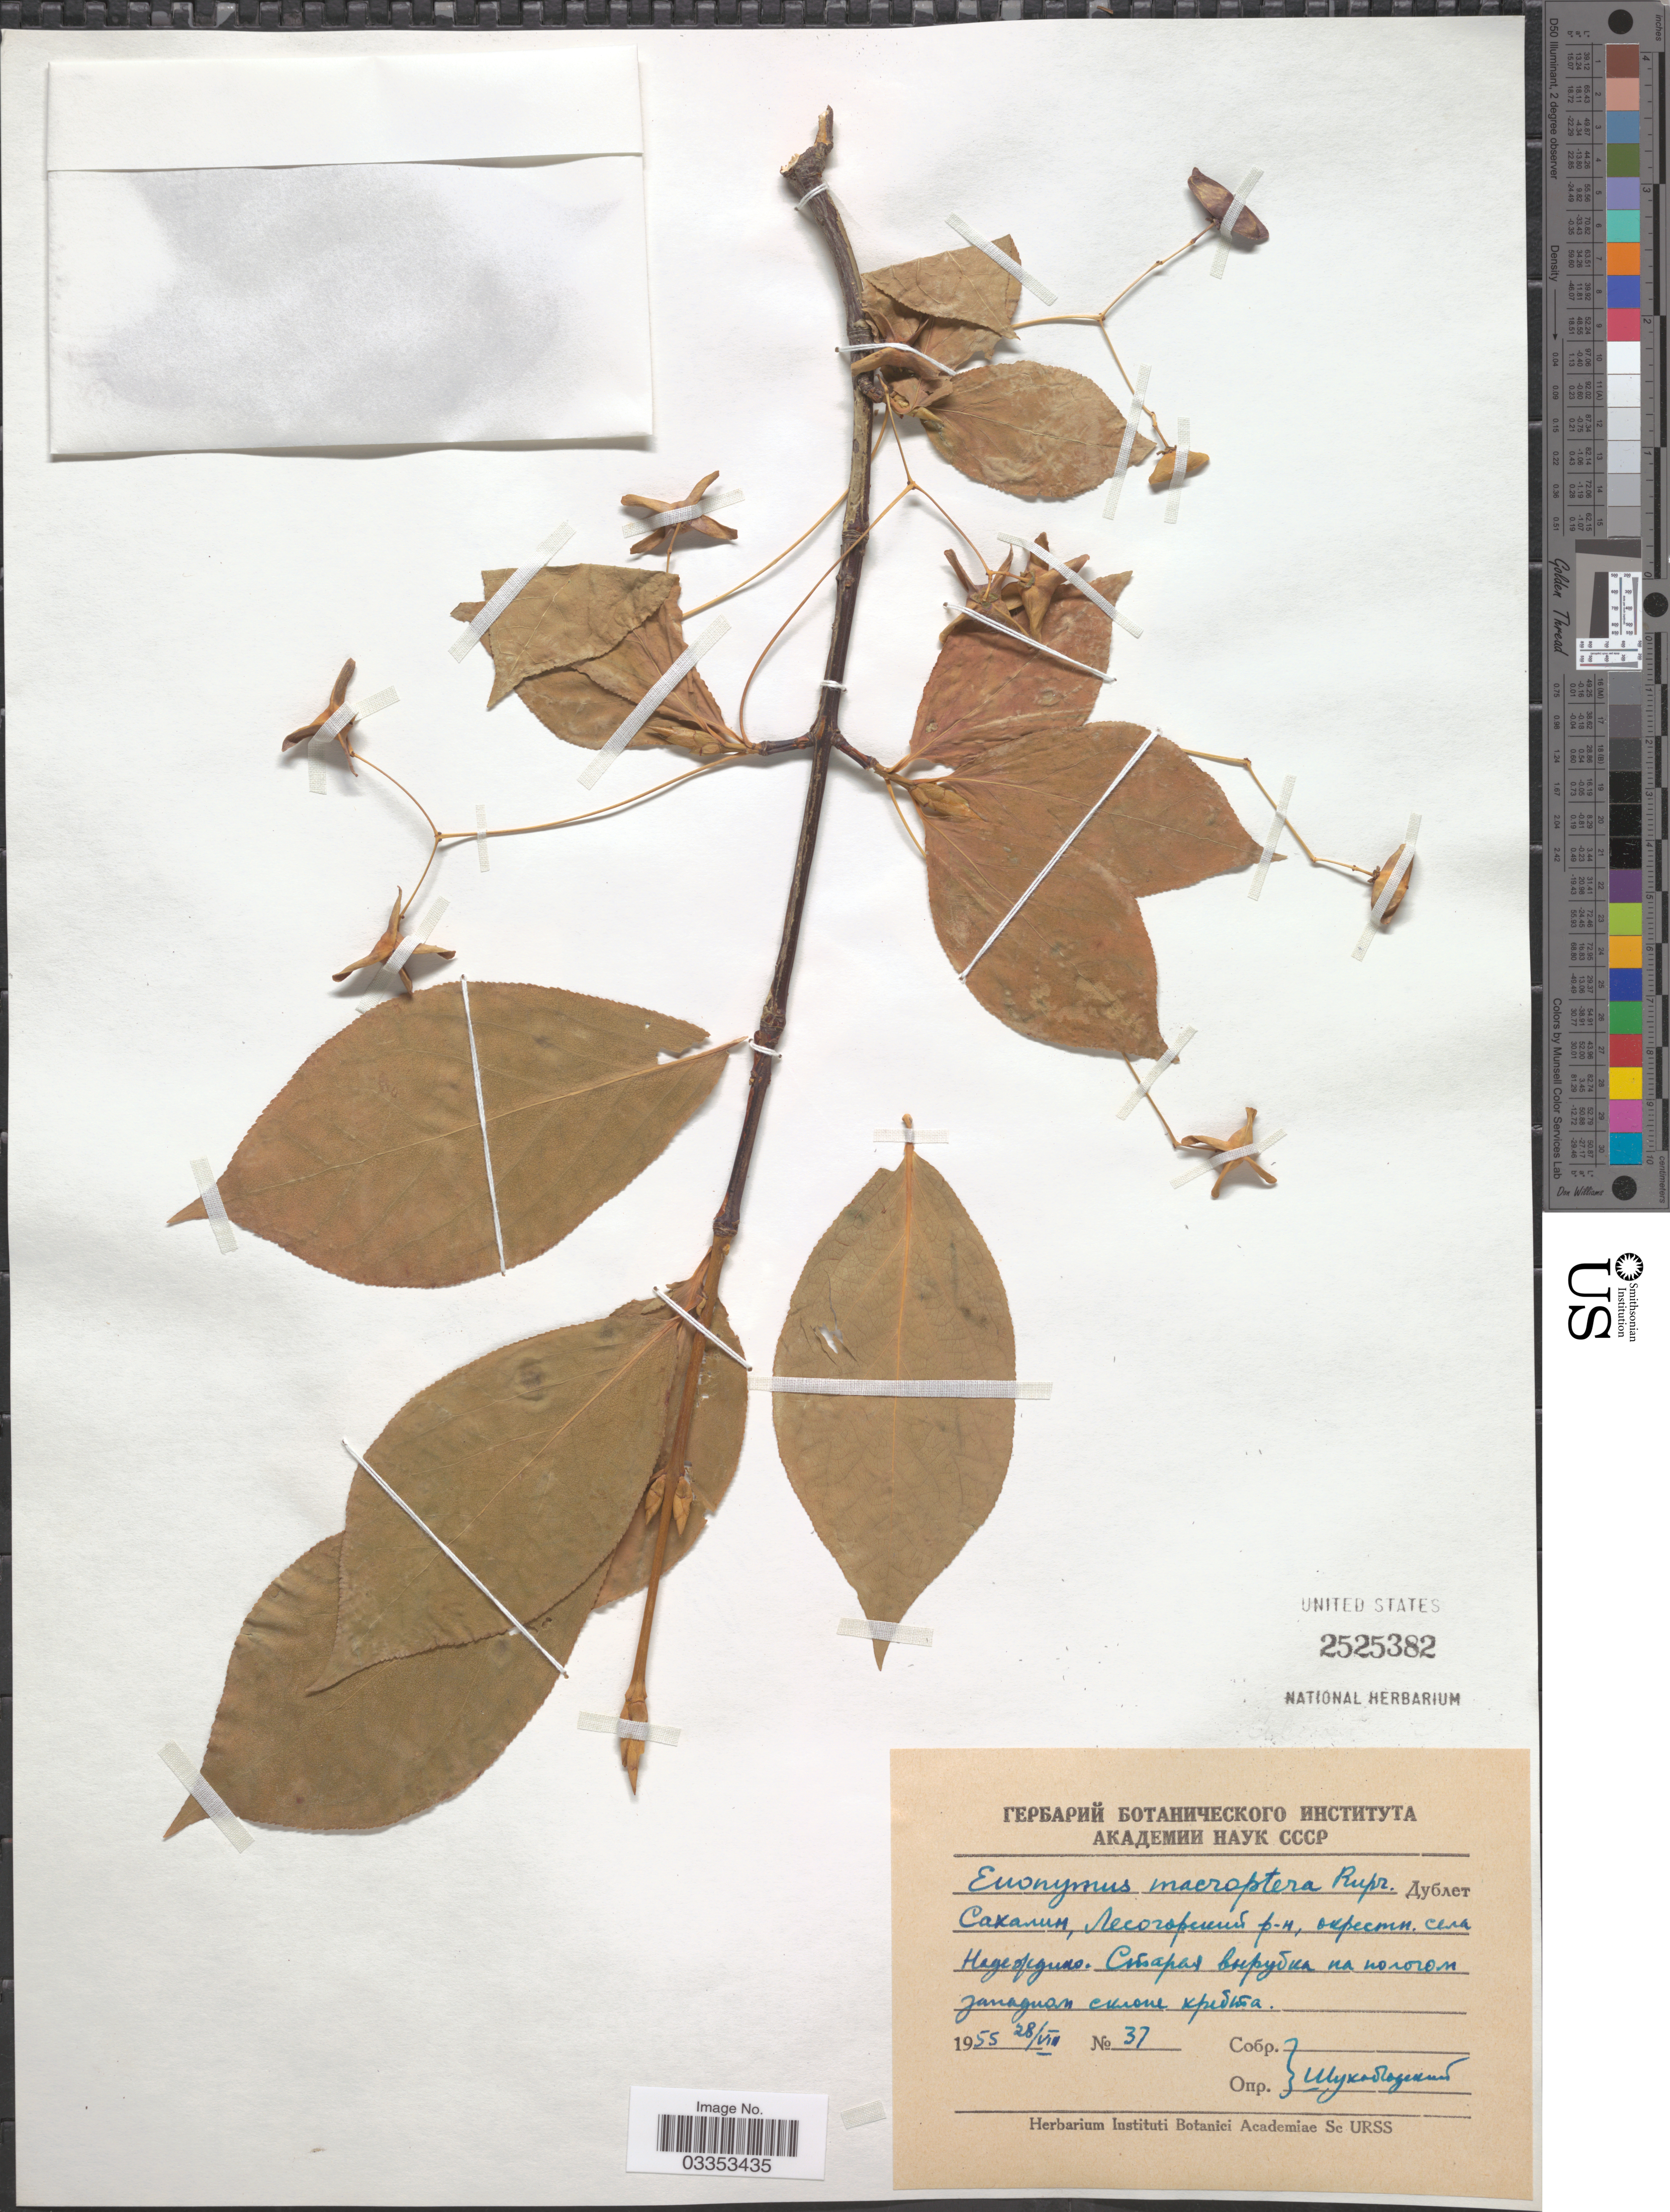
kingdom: Plantae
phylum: Tracheophyta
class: Magnoliopsida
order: Celastrales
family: Celastraceae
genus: Euonymus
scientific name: Euonymus macropterus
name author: Rupr.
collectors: Shukobodskiy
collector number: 37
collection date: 1955-08-28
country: Russian Federation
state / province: Sakhalin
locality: vicinity of Village Nadezhdino.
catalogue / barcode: US 2525382